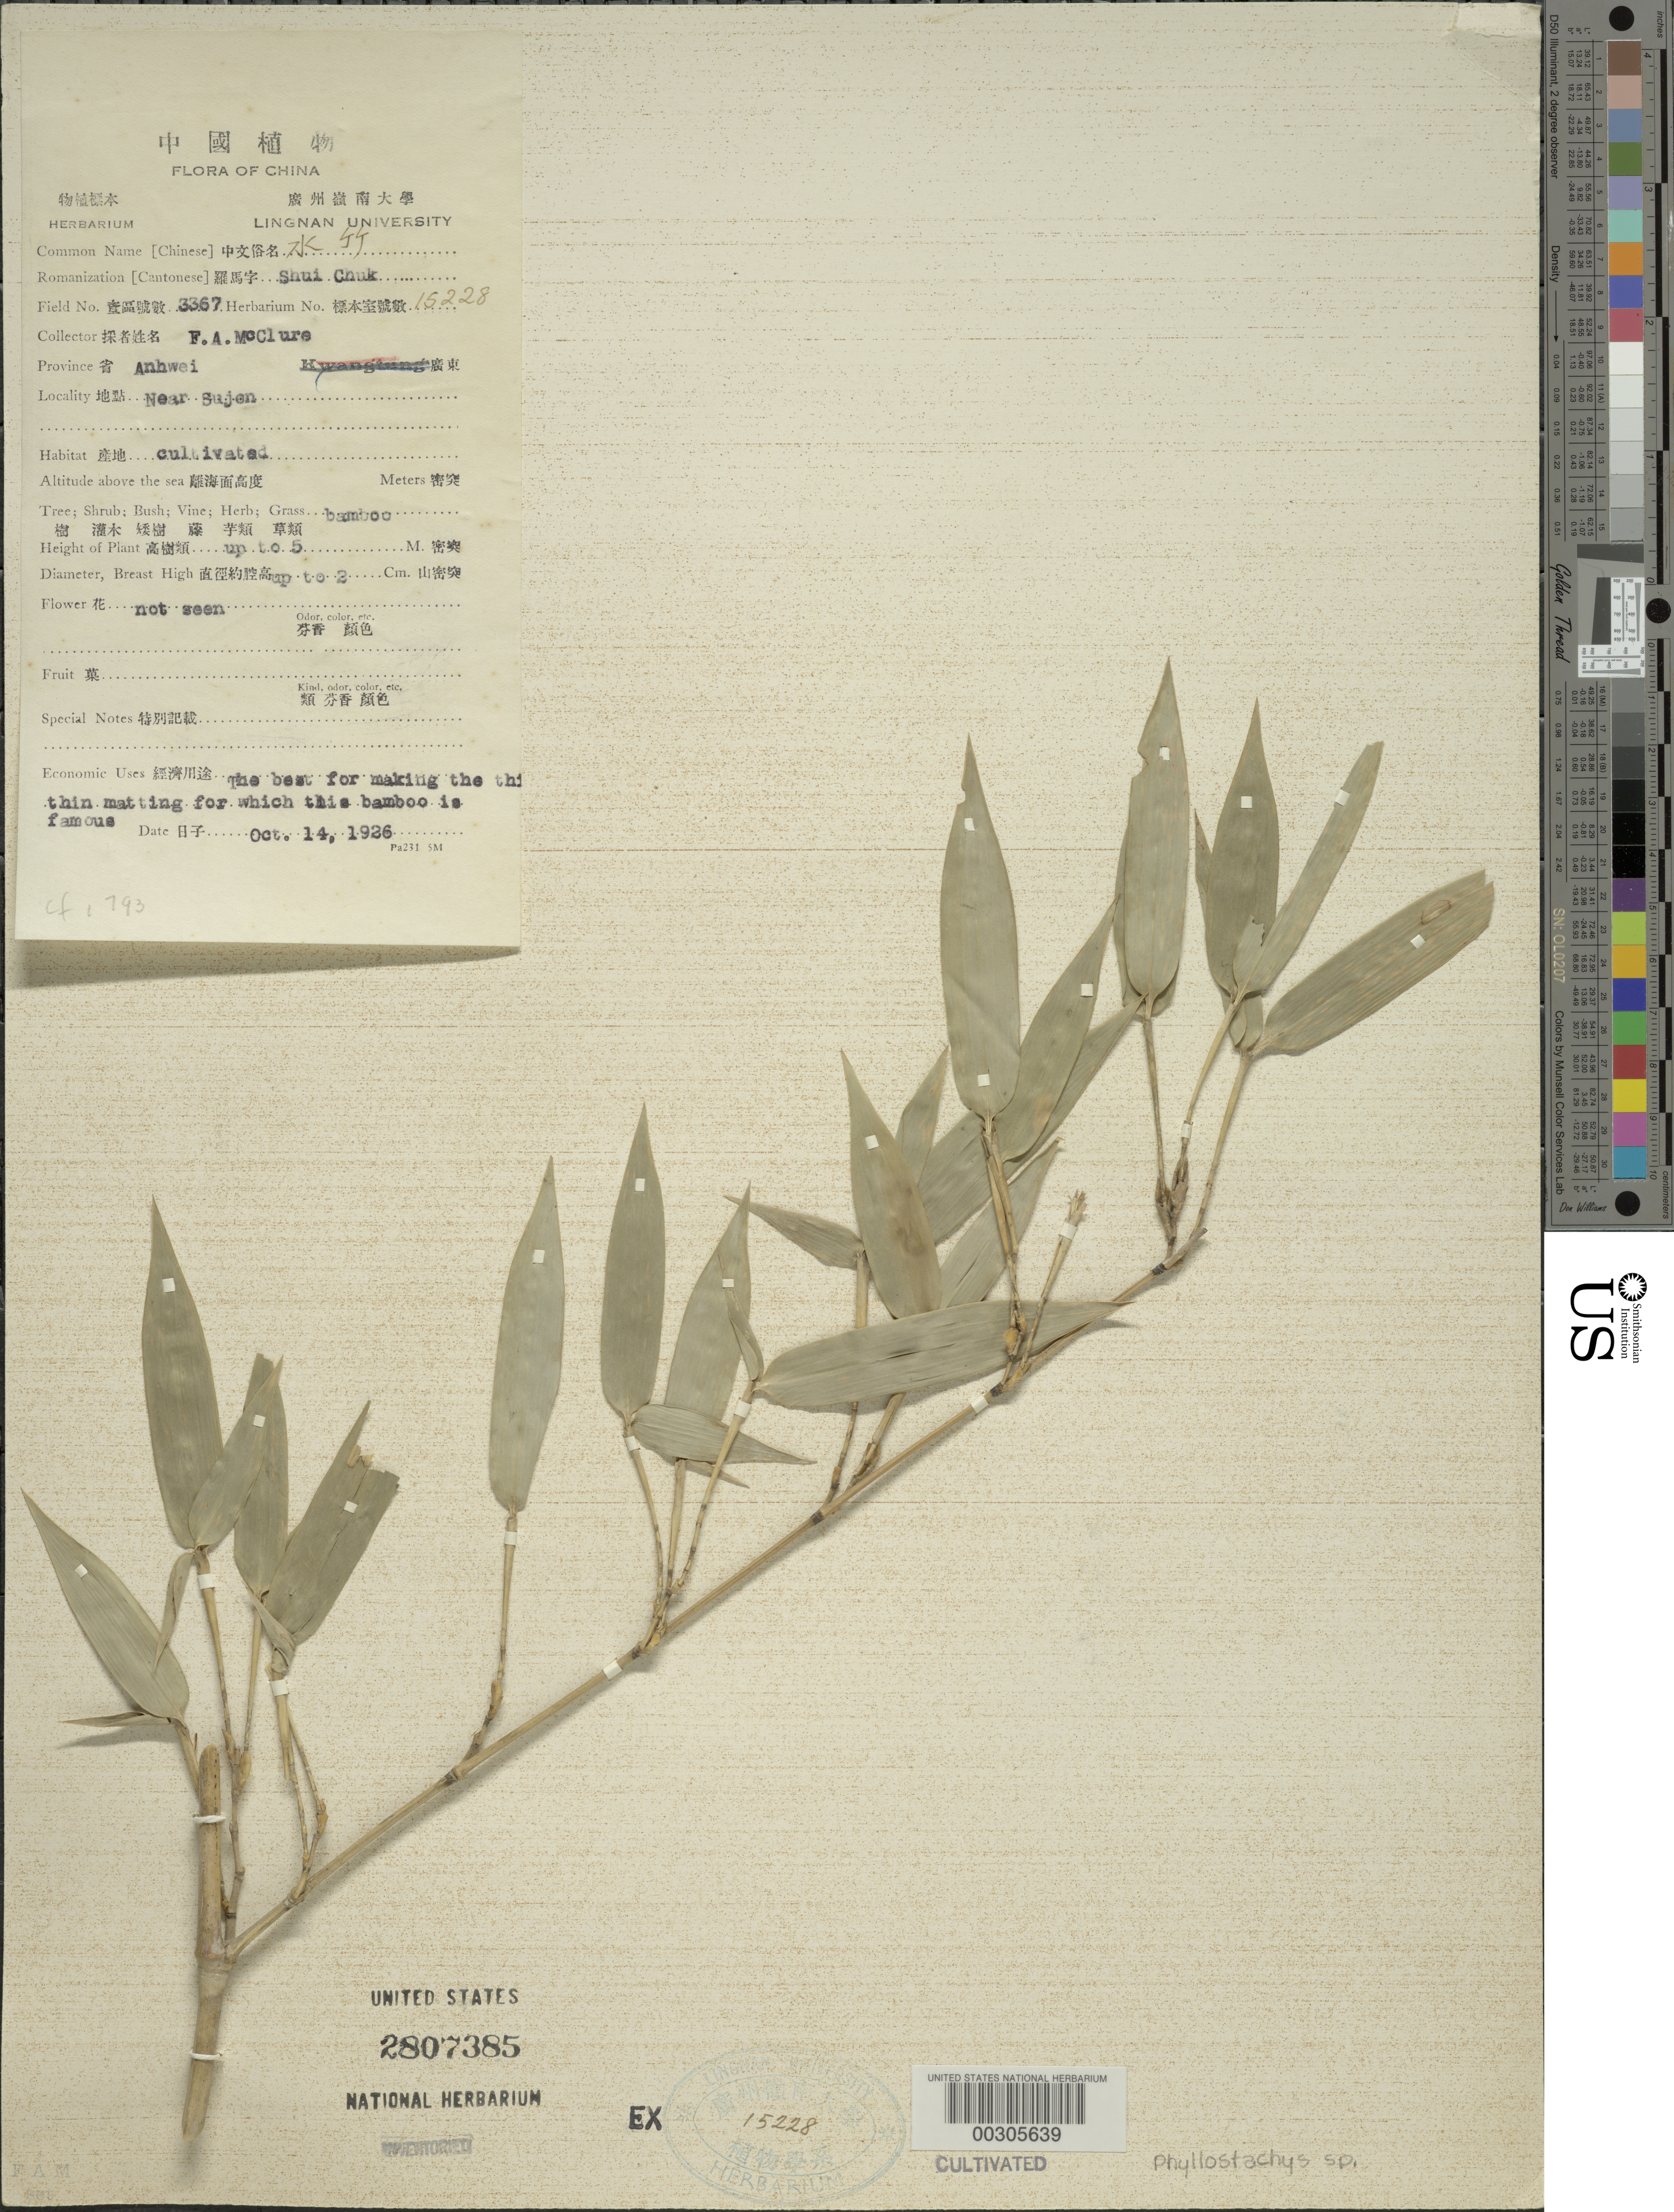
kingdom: Plantae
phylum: Tracheophyta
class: Liliopsida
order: Poales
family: Poaceae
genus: Phyllostachys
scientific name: Phyllostachys sp.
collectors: F. A. McClure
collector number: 3367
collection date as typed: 14 Oct 1926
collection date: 1926-10-14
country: China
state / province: Anhui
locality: Sujen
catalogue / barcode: US 2807385